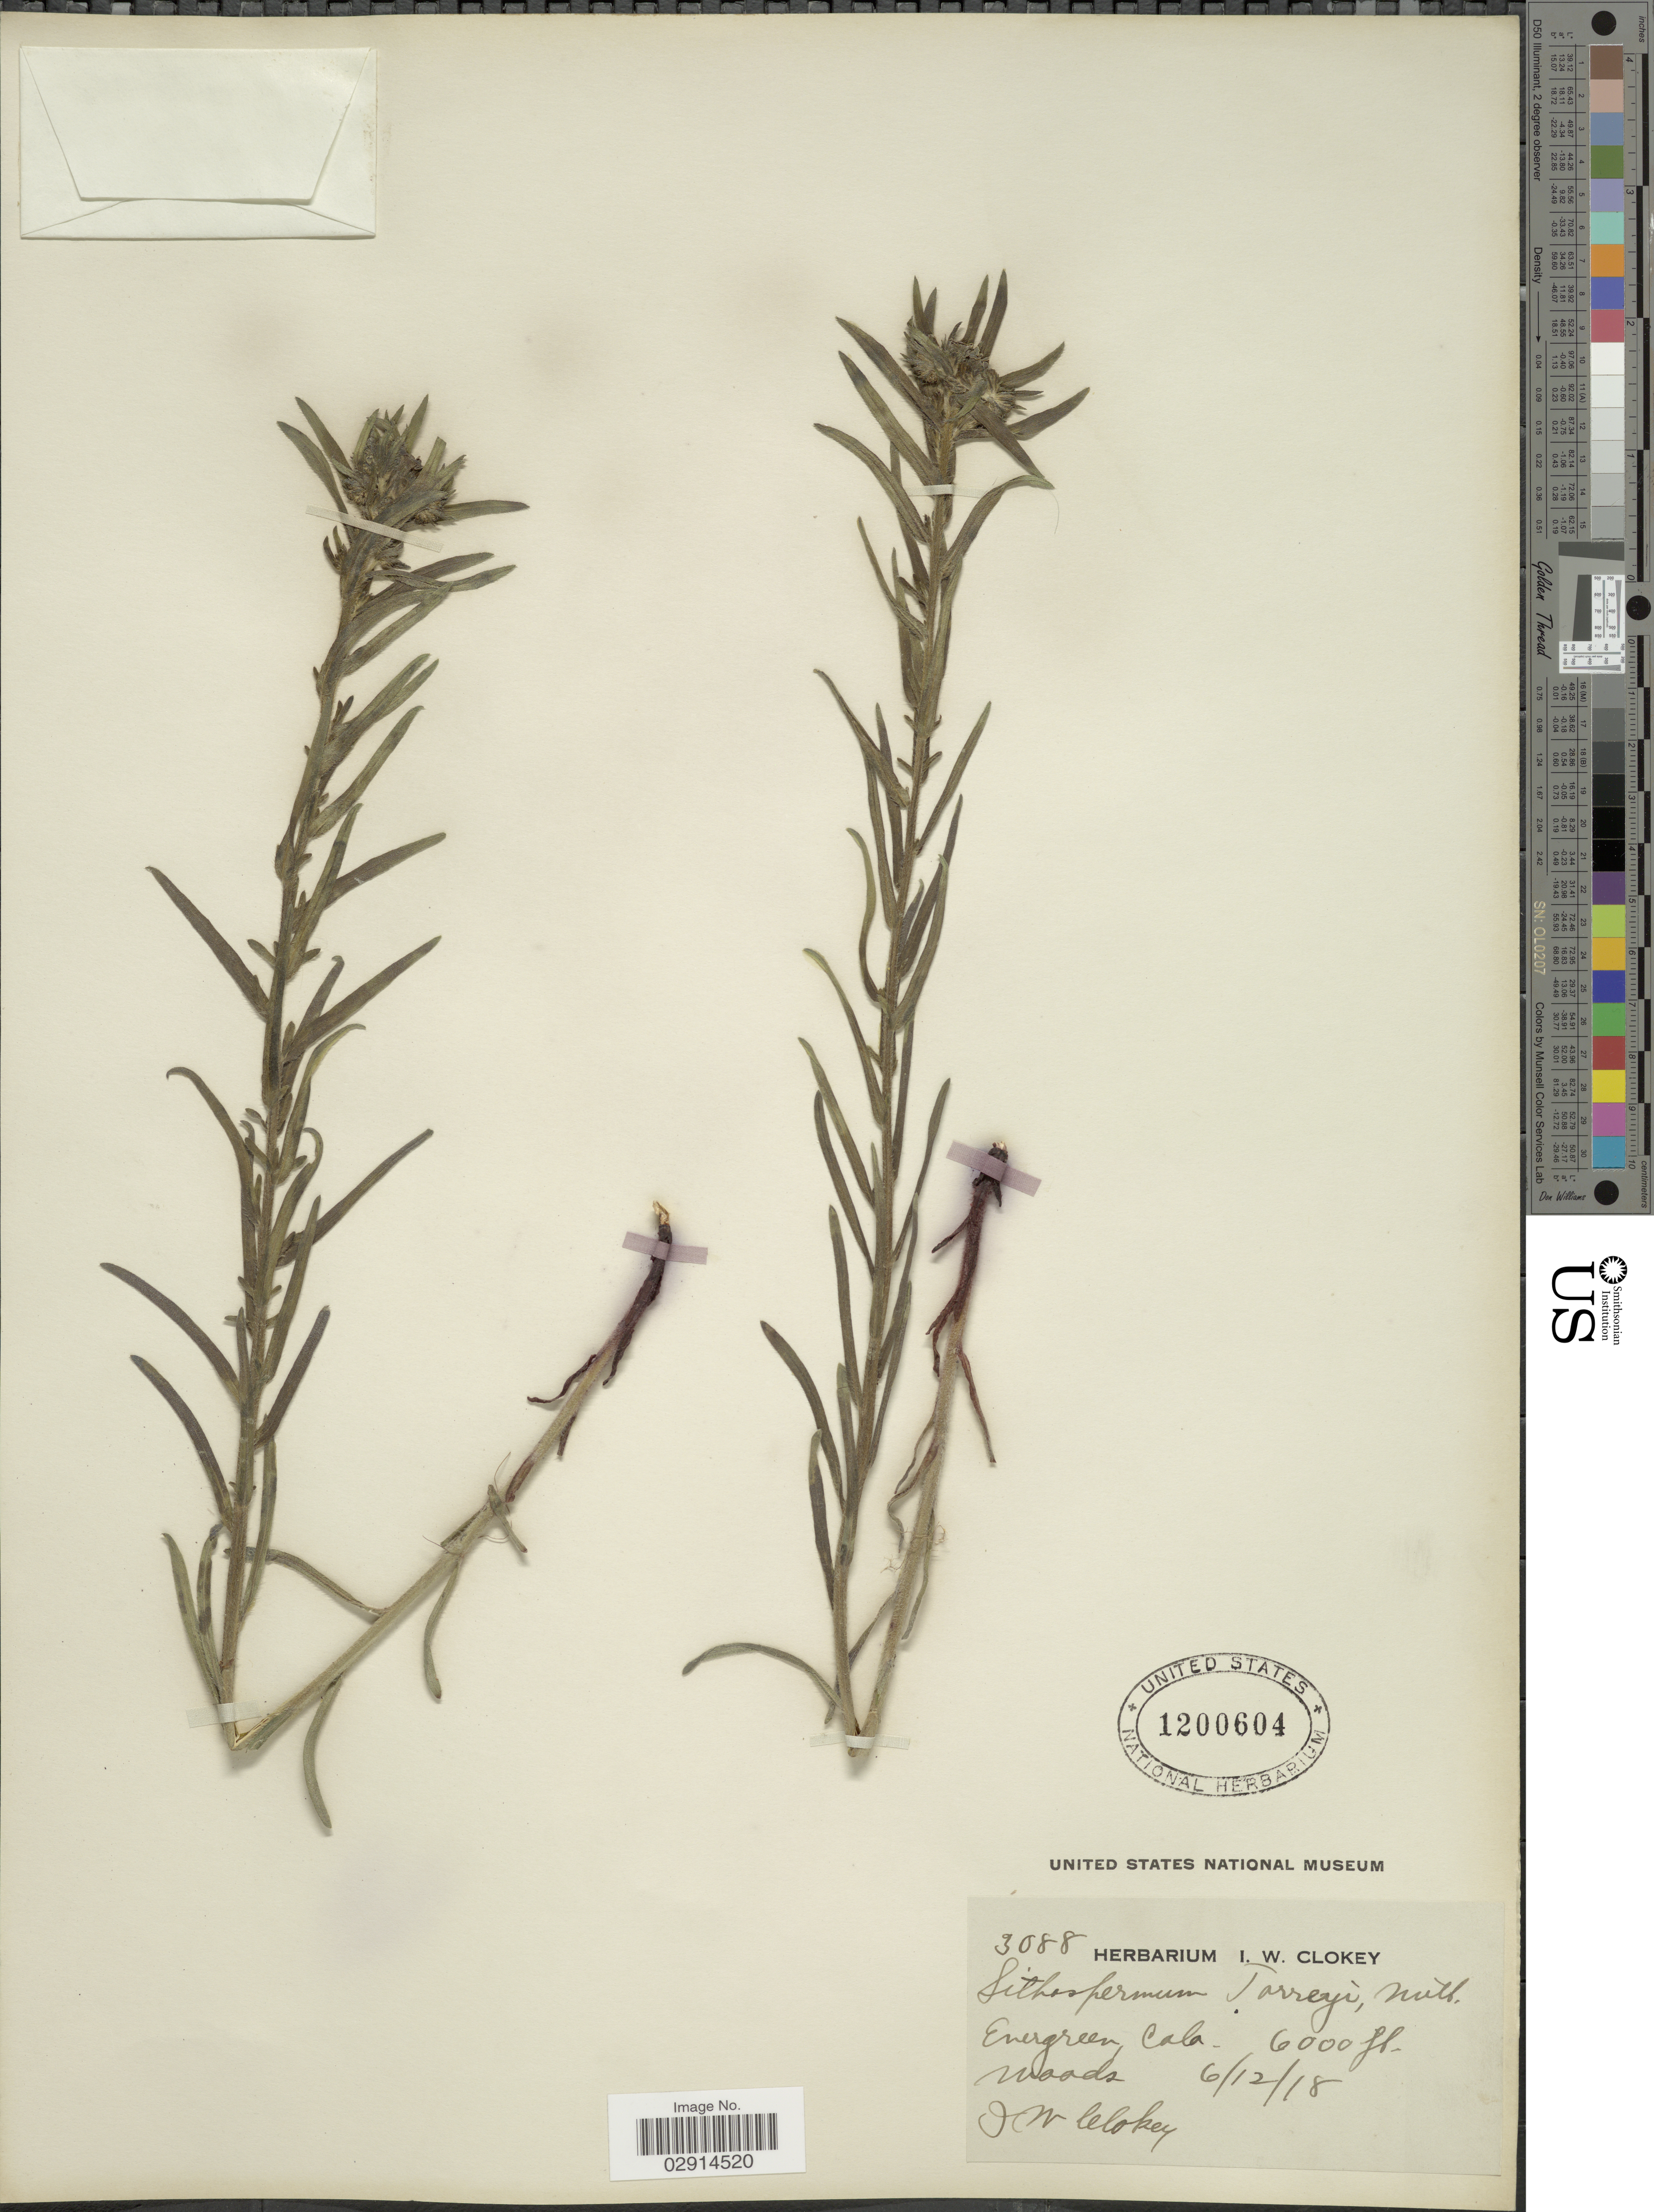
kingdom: Plantae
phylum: Tracheophyta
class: Magnoliopsida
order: Boraginales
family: Boraginaceae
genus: Lithospermum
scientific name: Lithospermum multiflorum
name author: Torr. ex A. Gray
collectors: I. W. Clokey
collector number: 3088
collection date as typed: Transcribed d/m/y: 12/6/18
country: United States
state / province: Colorado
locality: Evergreen.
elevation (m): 1829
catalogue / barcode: US 1200604